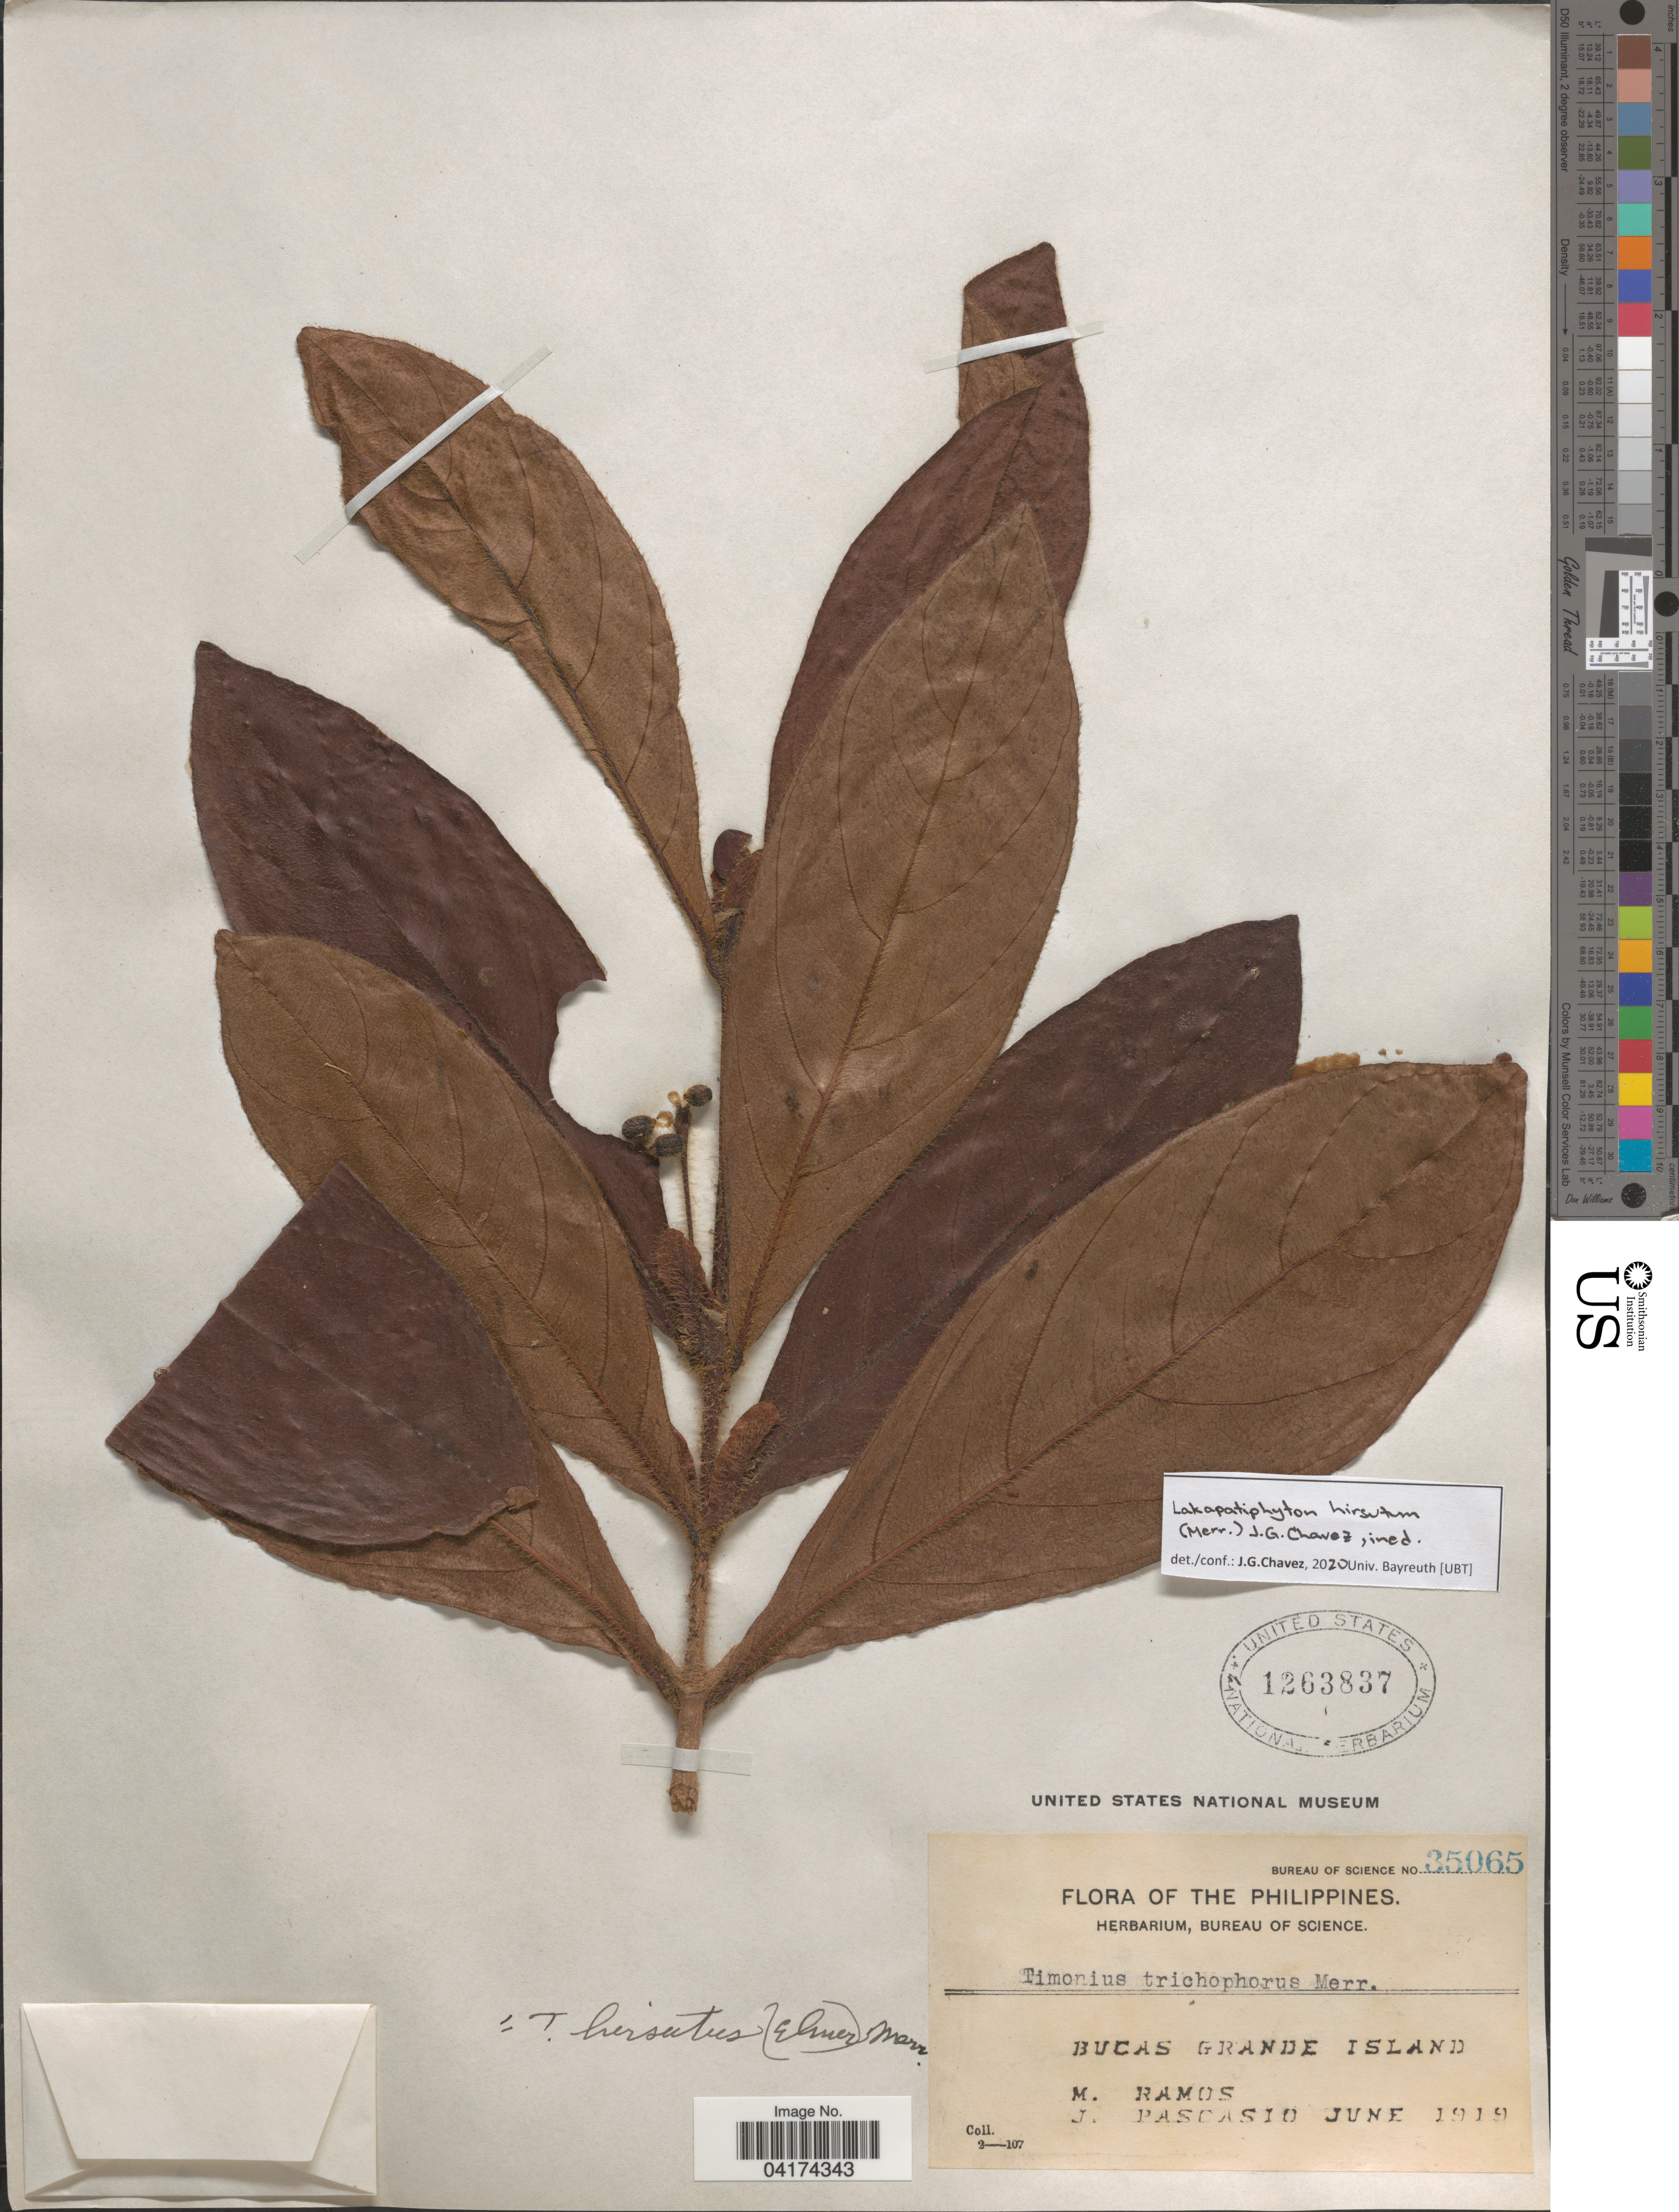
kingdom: Plantae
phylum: Tracheophyta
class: Magnoliopsida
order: Gentianales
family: Rubiaceae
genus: Timonius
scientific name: Timonius trichophorus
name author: Merr.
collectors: M. Ramos & J. Pascasio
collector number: Bureau of Science 35065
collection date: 1919-06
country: Philippines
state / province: Caraga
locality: Bucas Grande Island.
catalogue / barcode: US 1263837